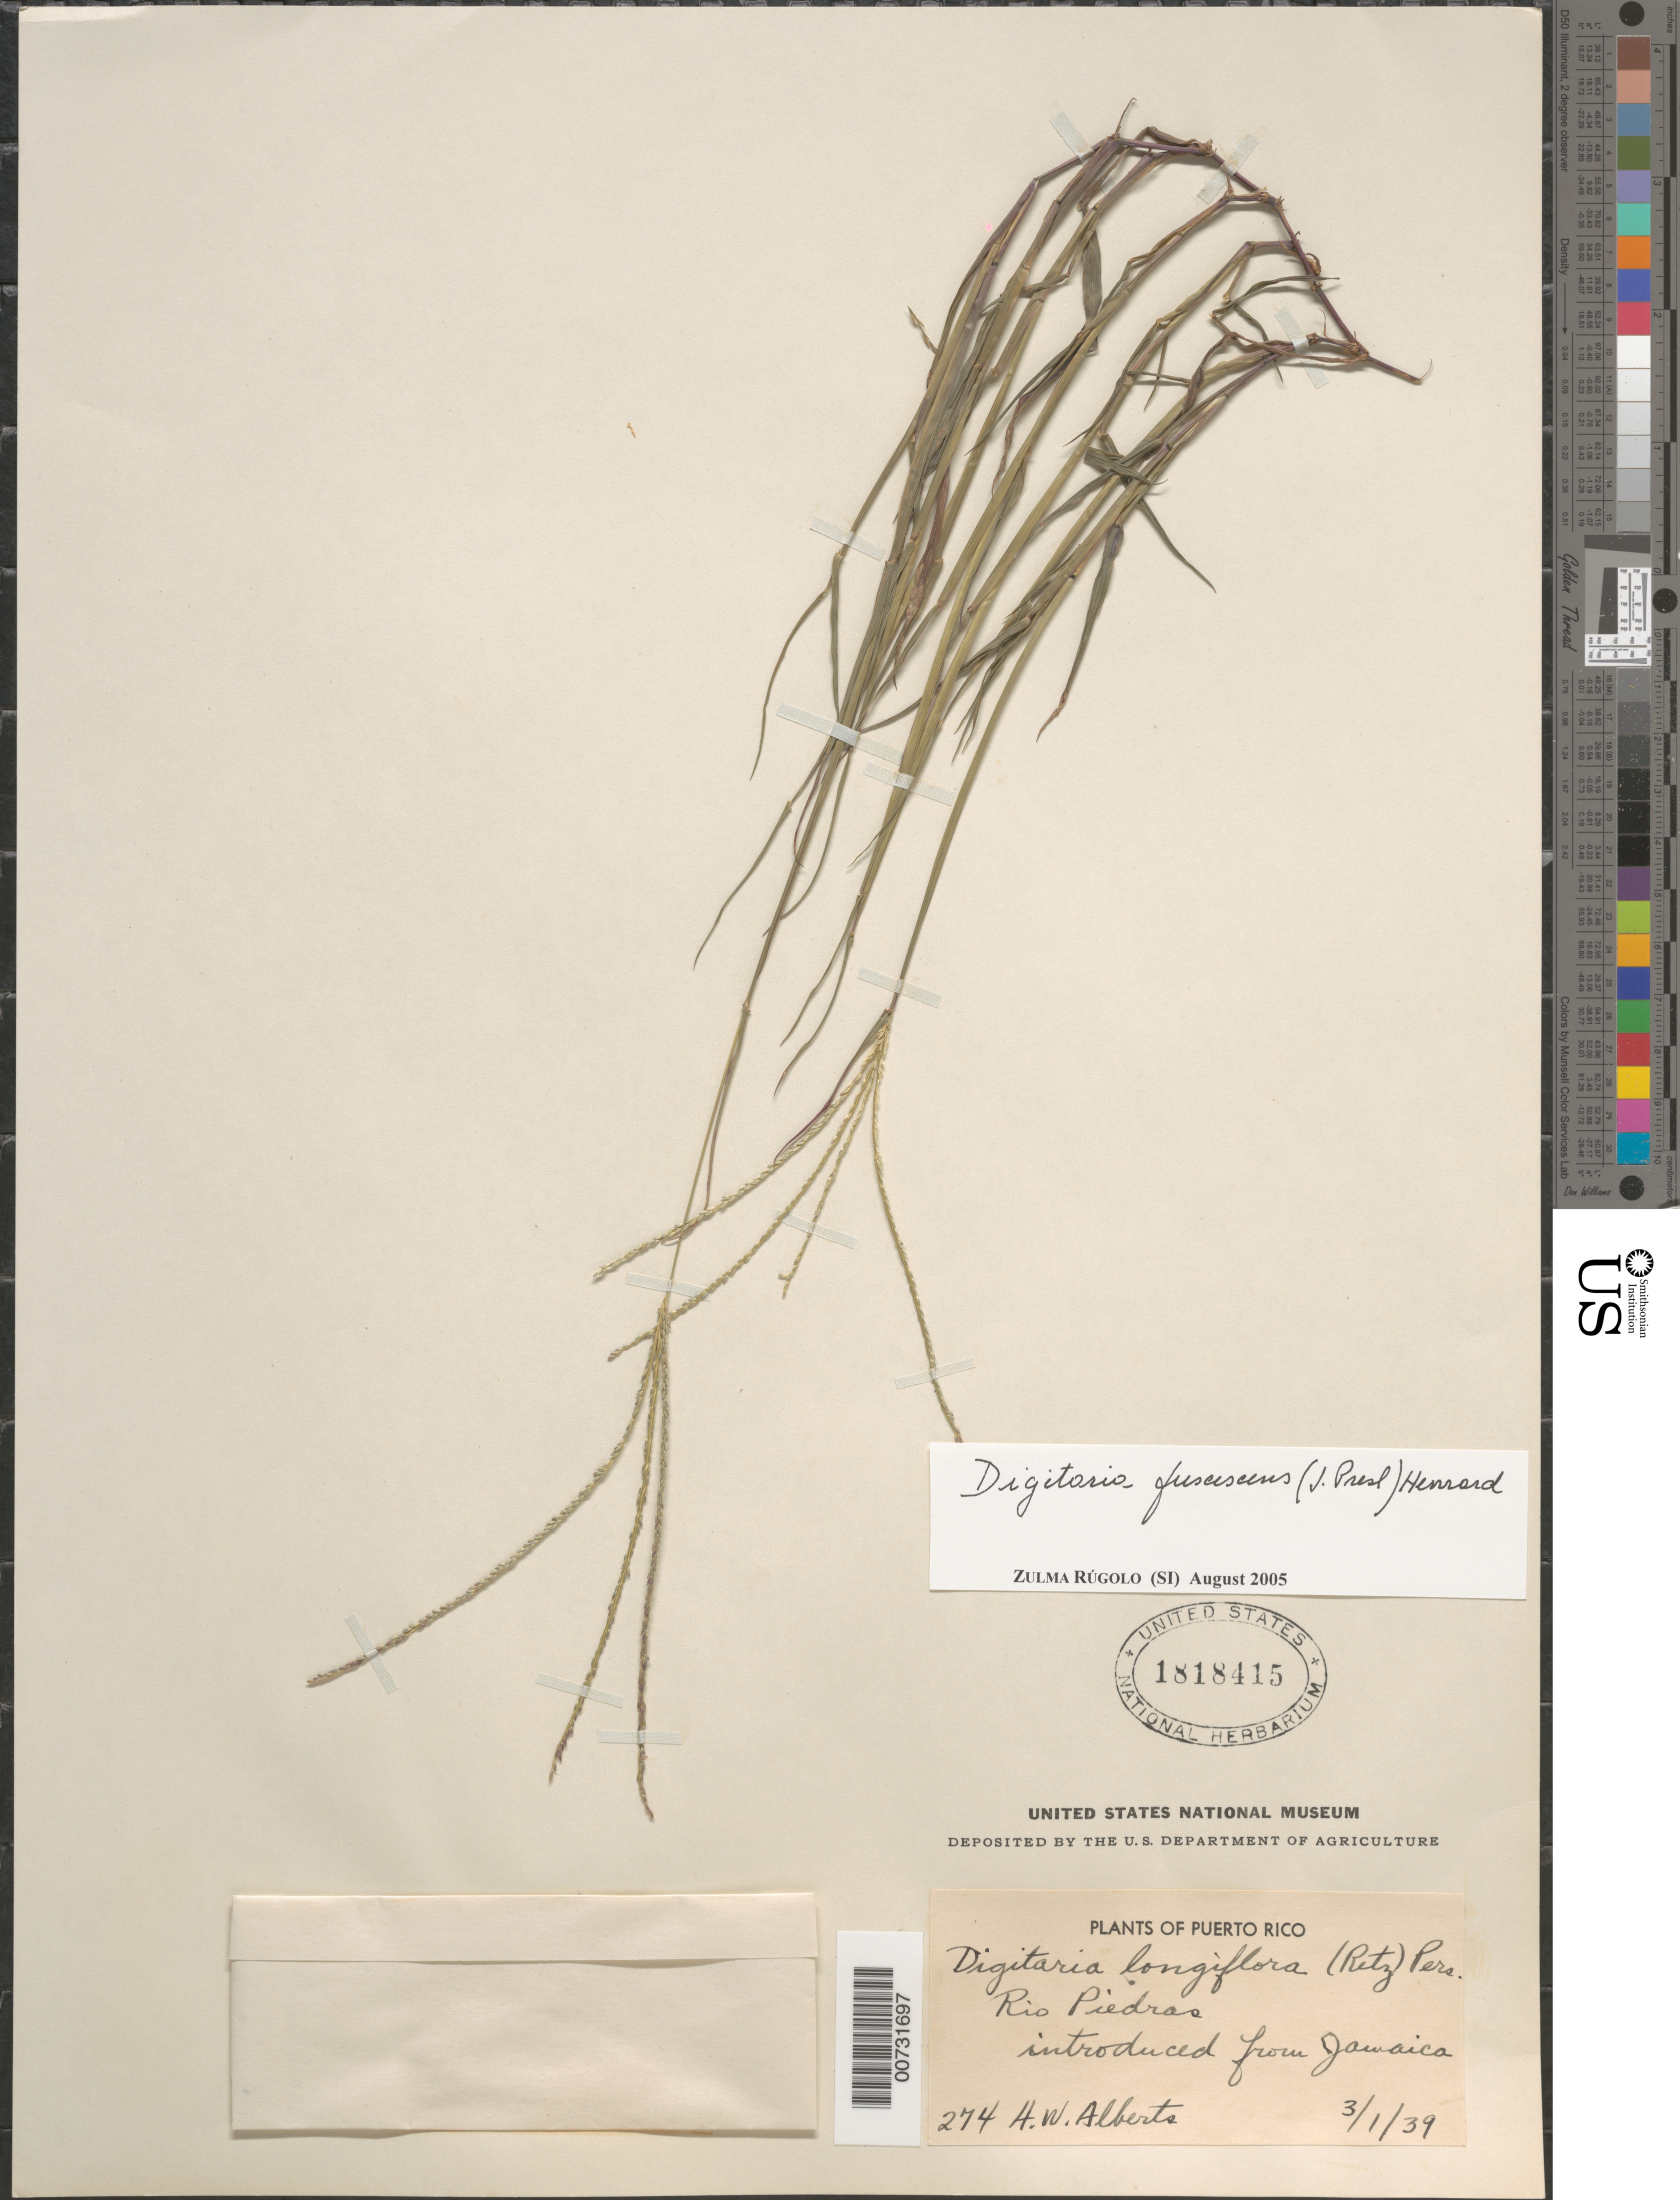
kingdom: Plantae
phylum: Tracheophyta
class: Liliopsida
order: Poales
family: Poaceae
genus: Digitaria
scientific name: Digitaria fuscescens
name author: (J. Presl) Henr.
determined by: Rúgolo, Z.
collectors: H. W. Alberts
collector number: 274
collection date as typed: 03 Jan 1939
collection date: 1939-01-03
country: Puerto Rico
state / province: San Juan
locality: Río Piedras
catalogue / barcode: US 1818415